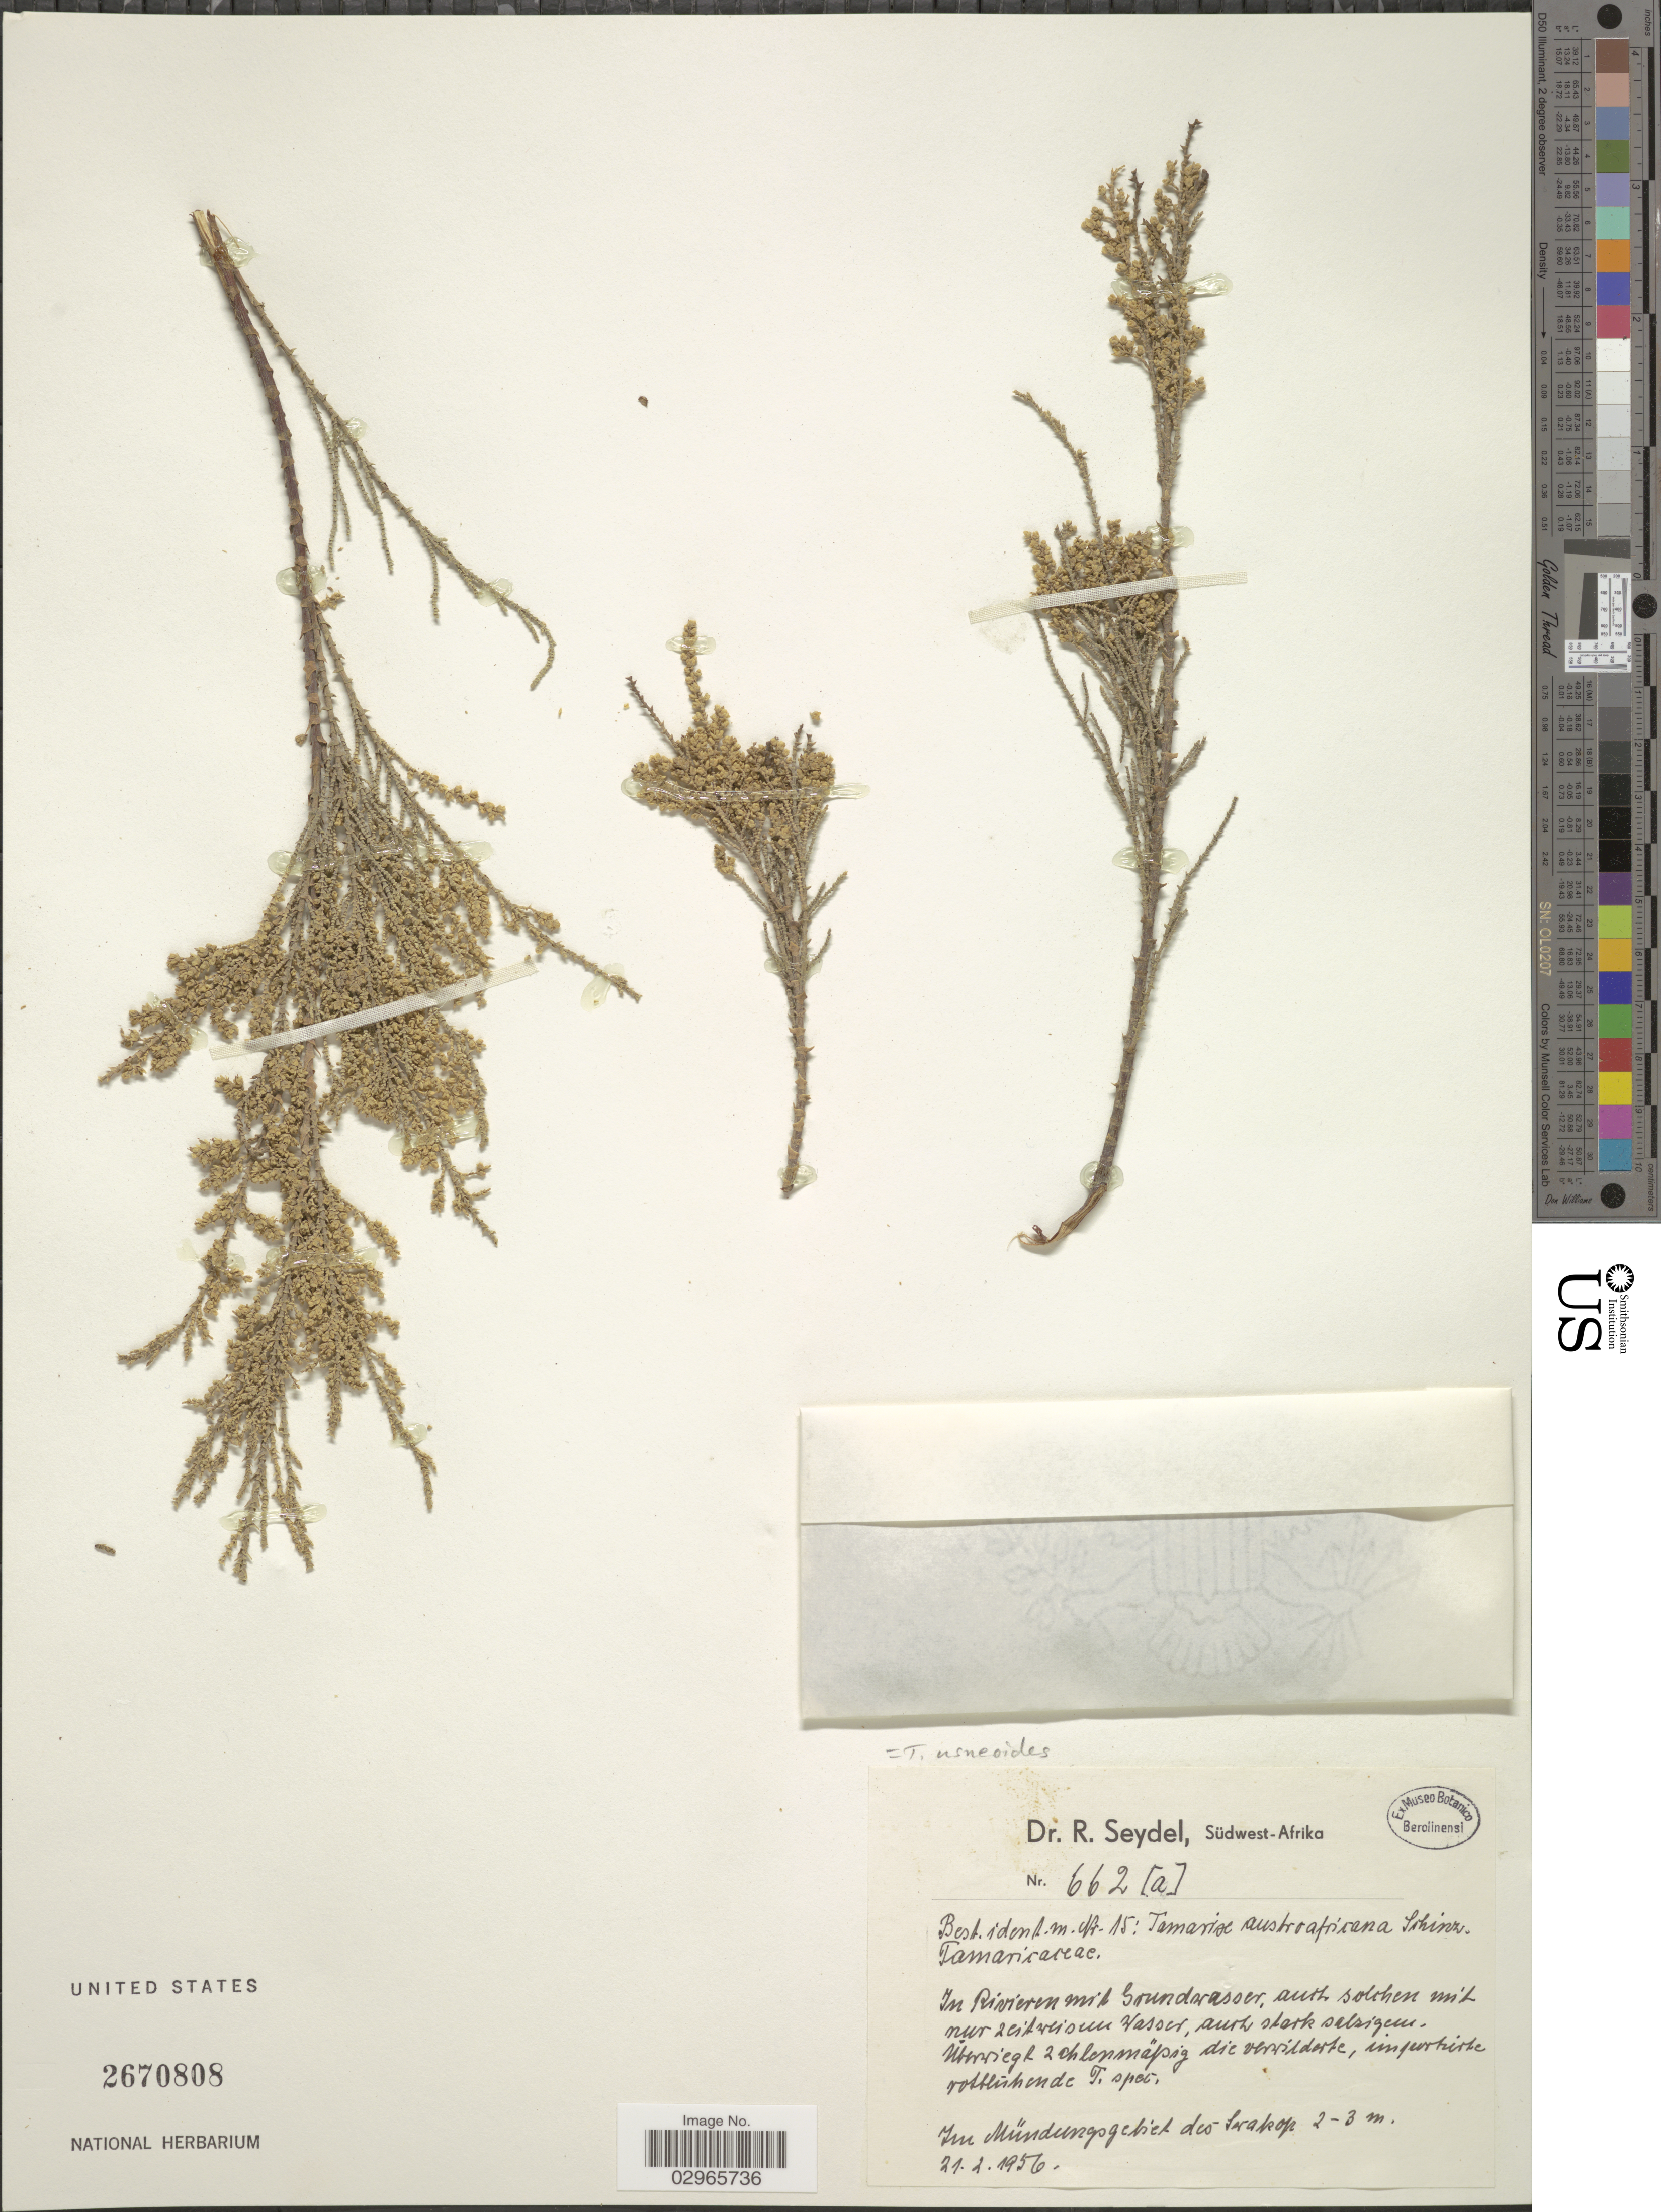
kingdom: Plantae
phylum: Tracheophyta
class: Magnoliopsida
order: Caryophyllales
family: Tamaricaceae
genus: Tamarix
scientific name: Tamarix usneoides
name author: E. Mey. ex Bunge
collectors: R. Seydel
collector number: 662[a]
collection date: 1956-01-21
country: Namibia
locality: Südwest-Afrika. Im Mündungsgebiet des Swakop.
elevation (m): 2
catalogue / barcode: US 2670808